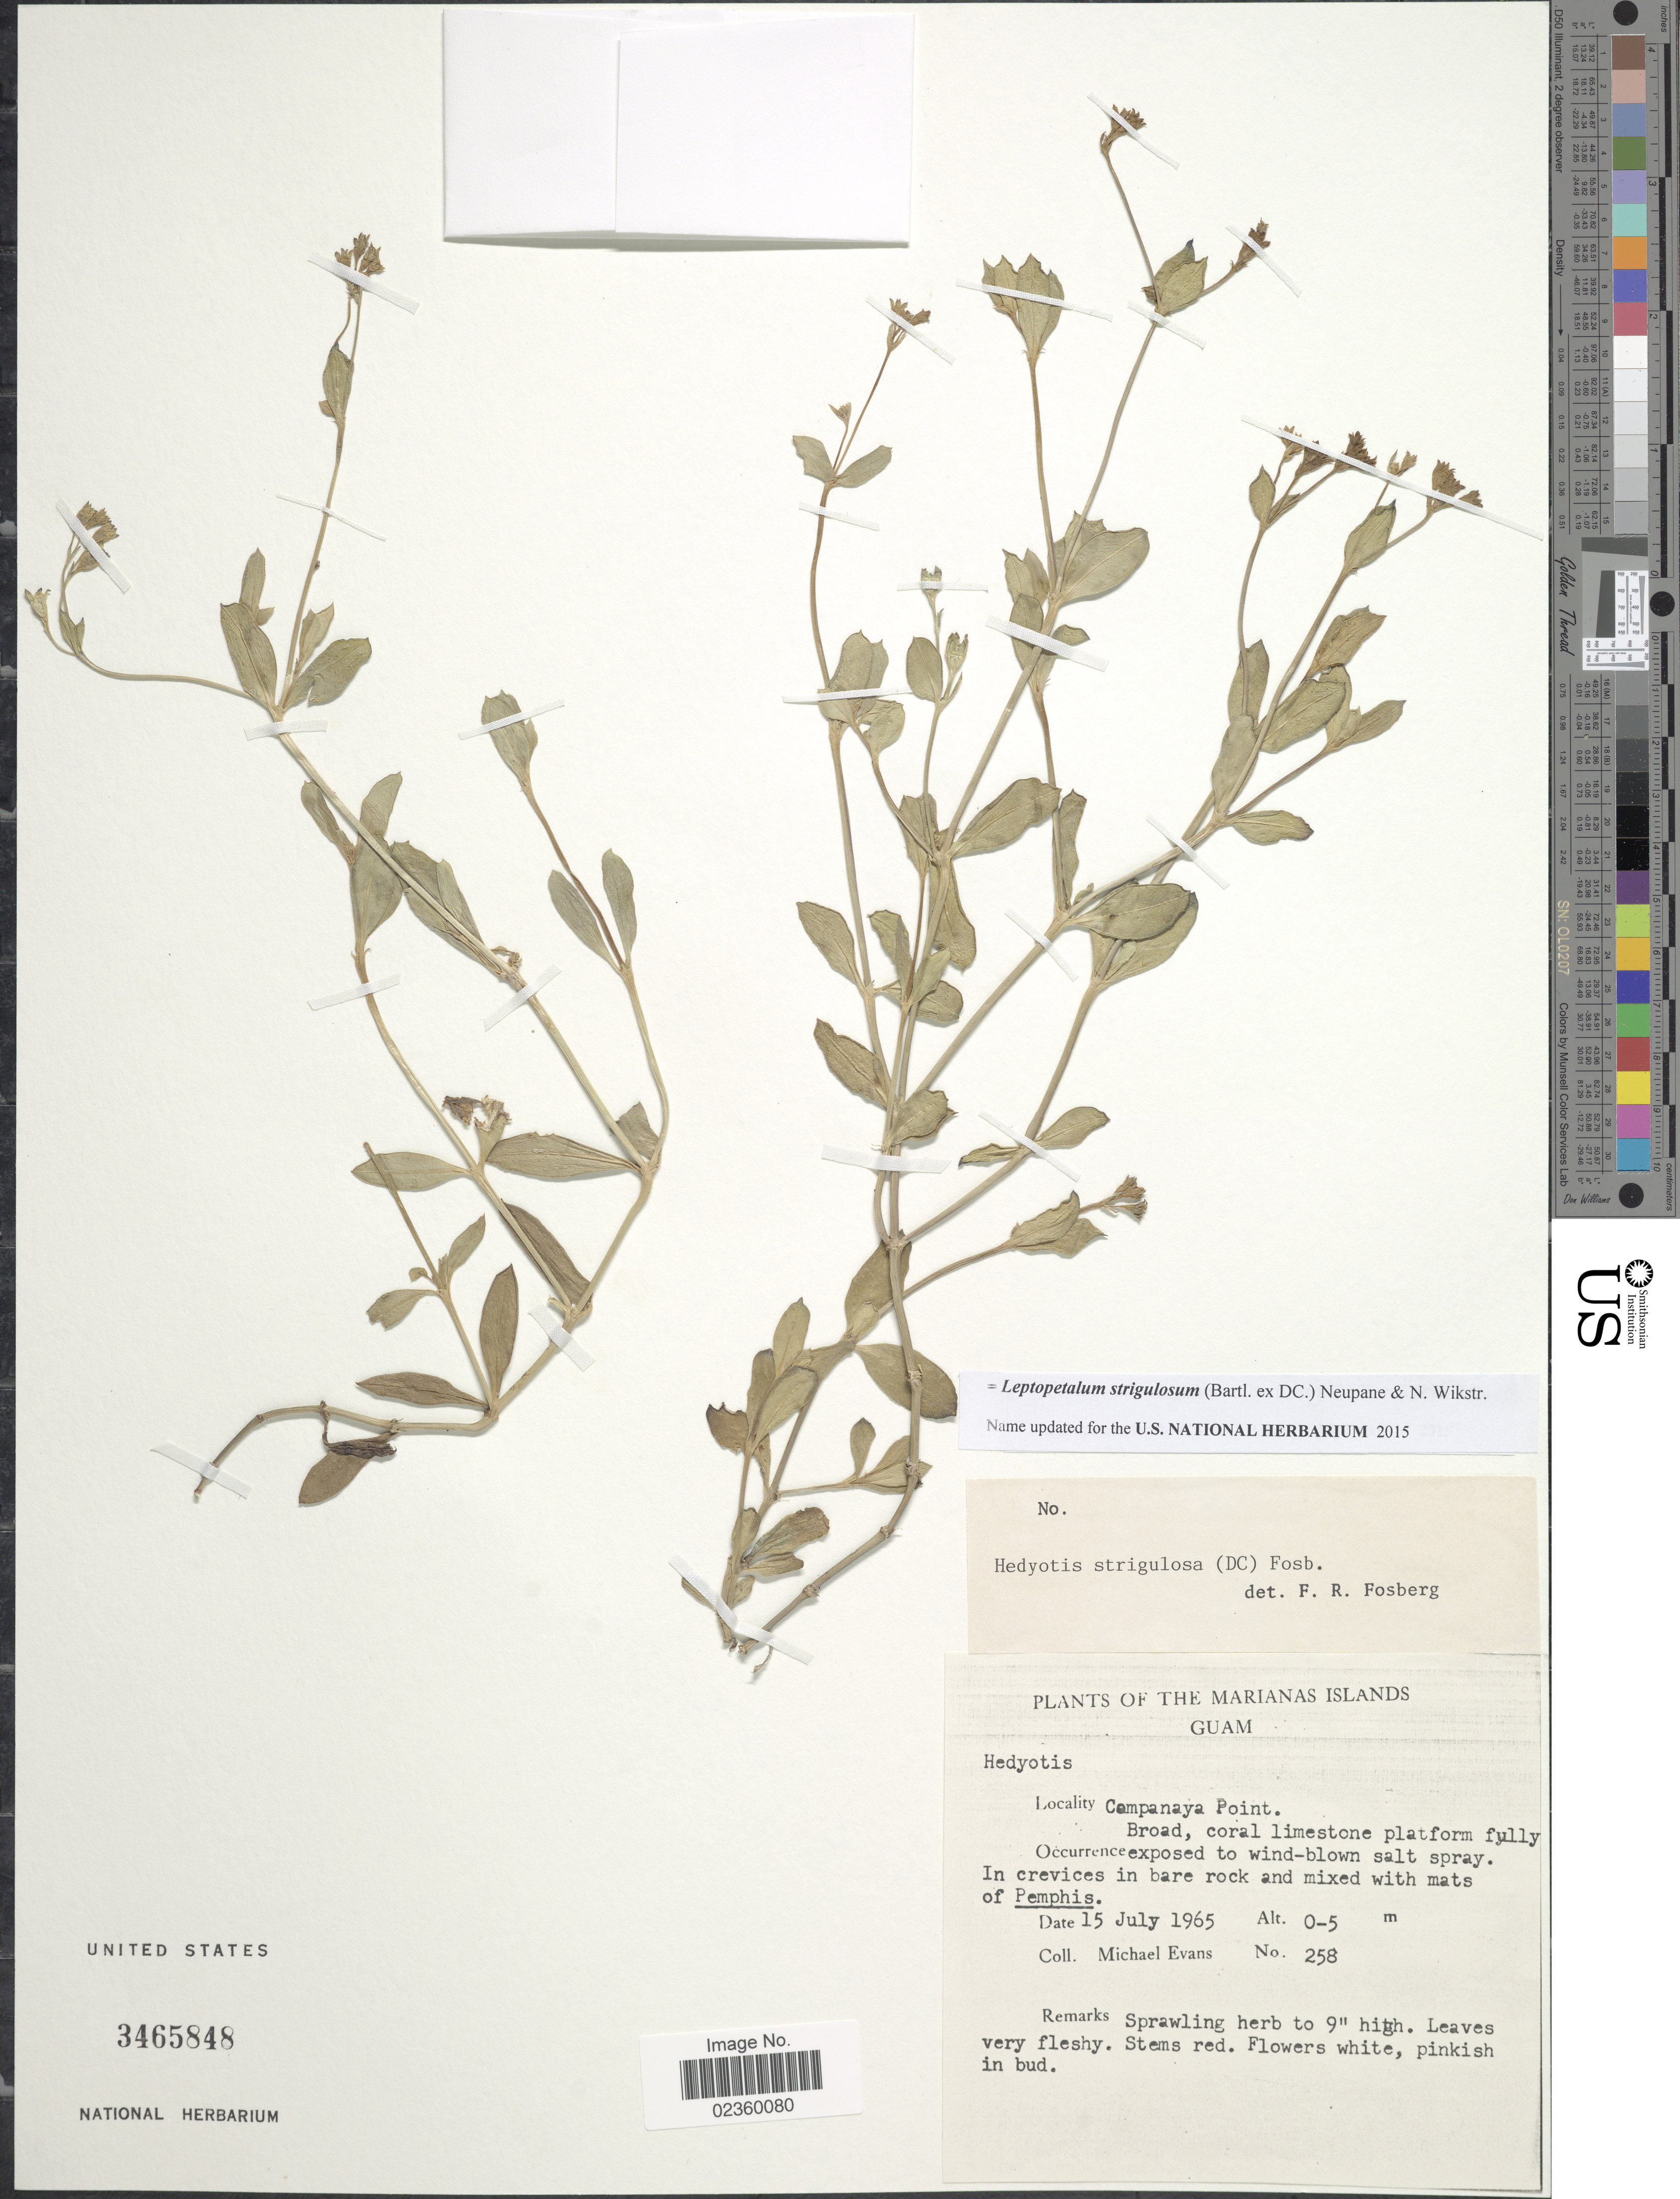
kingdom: Plantae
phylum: Tracheophyta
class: Magnoliopsida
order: Gentianales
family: Rubiaceae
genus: Leptopetalum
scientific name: Leptopetalum strigulosum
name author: (Bartl. ex DC.) Neupane & N. Wikstr.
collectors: M. Evans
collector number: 258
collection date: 1965-07-15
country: Guam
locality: The Marianas Islands. Campanaya Point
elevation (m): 0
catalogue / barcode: US 3465848